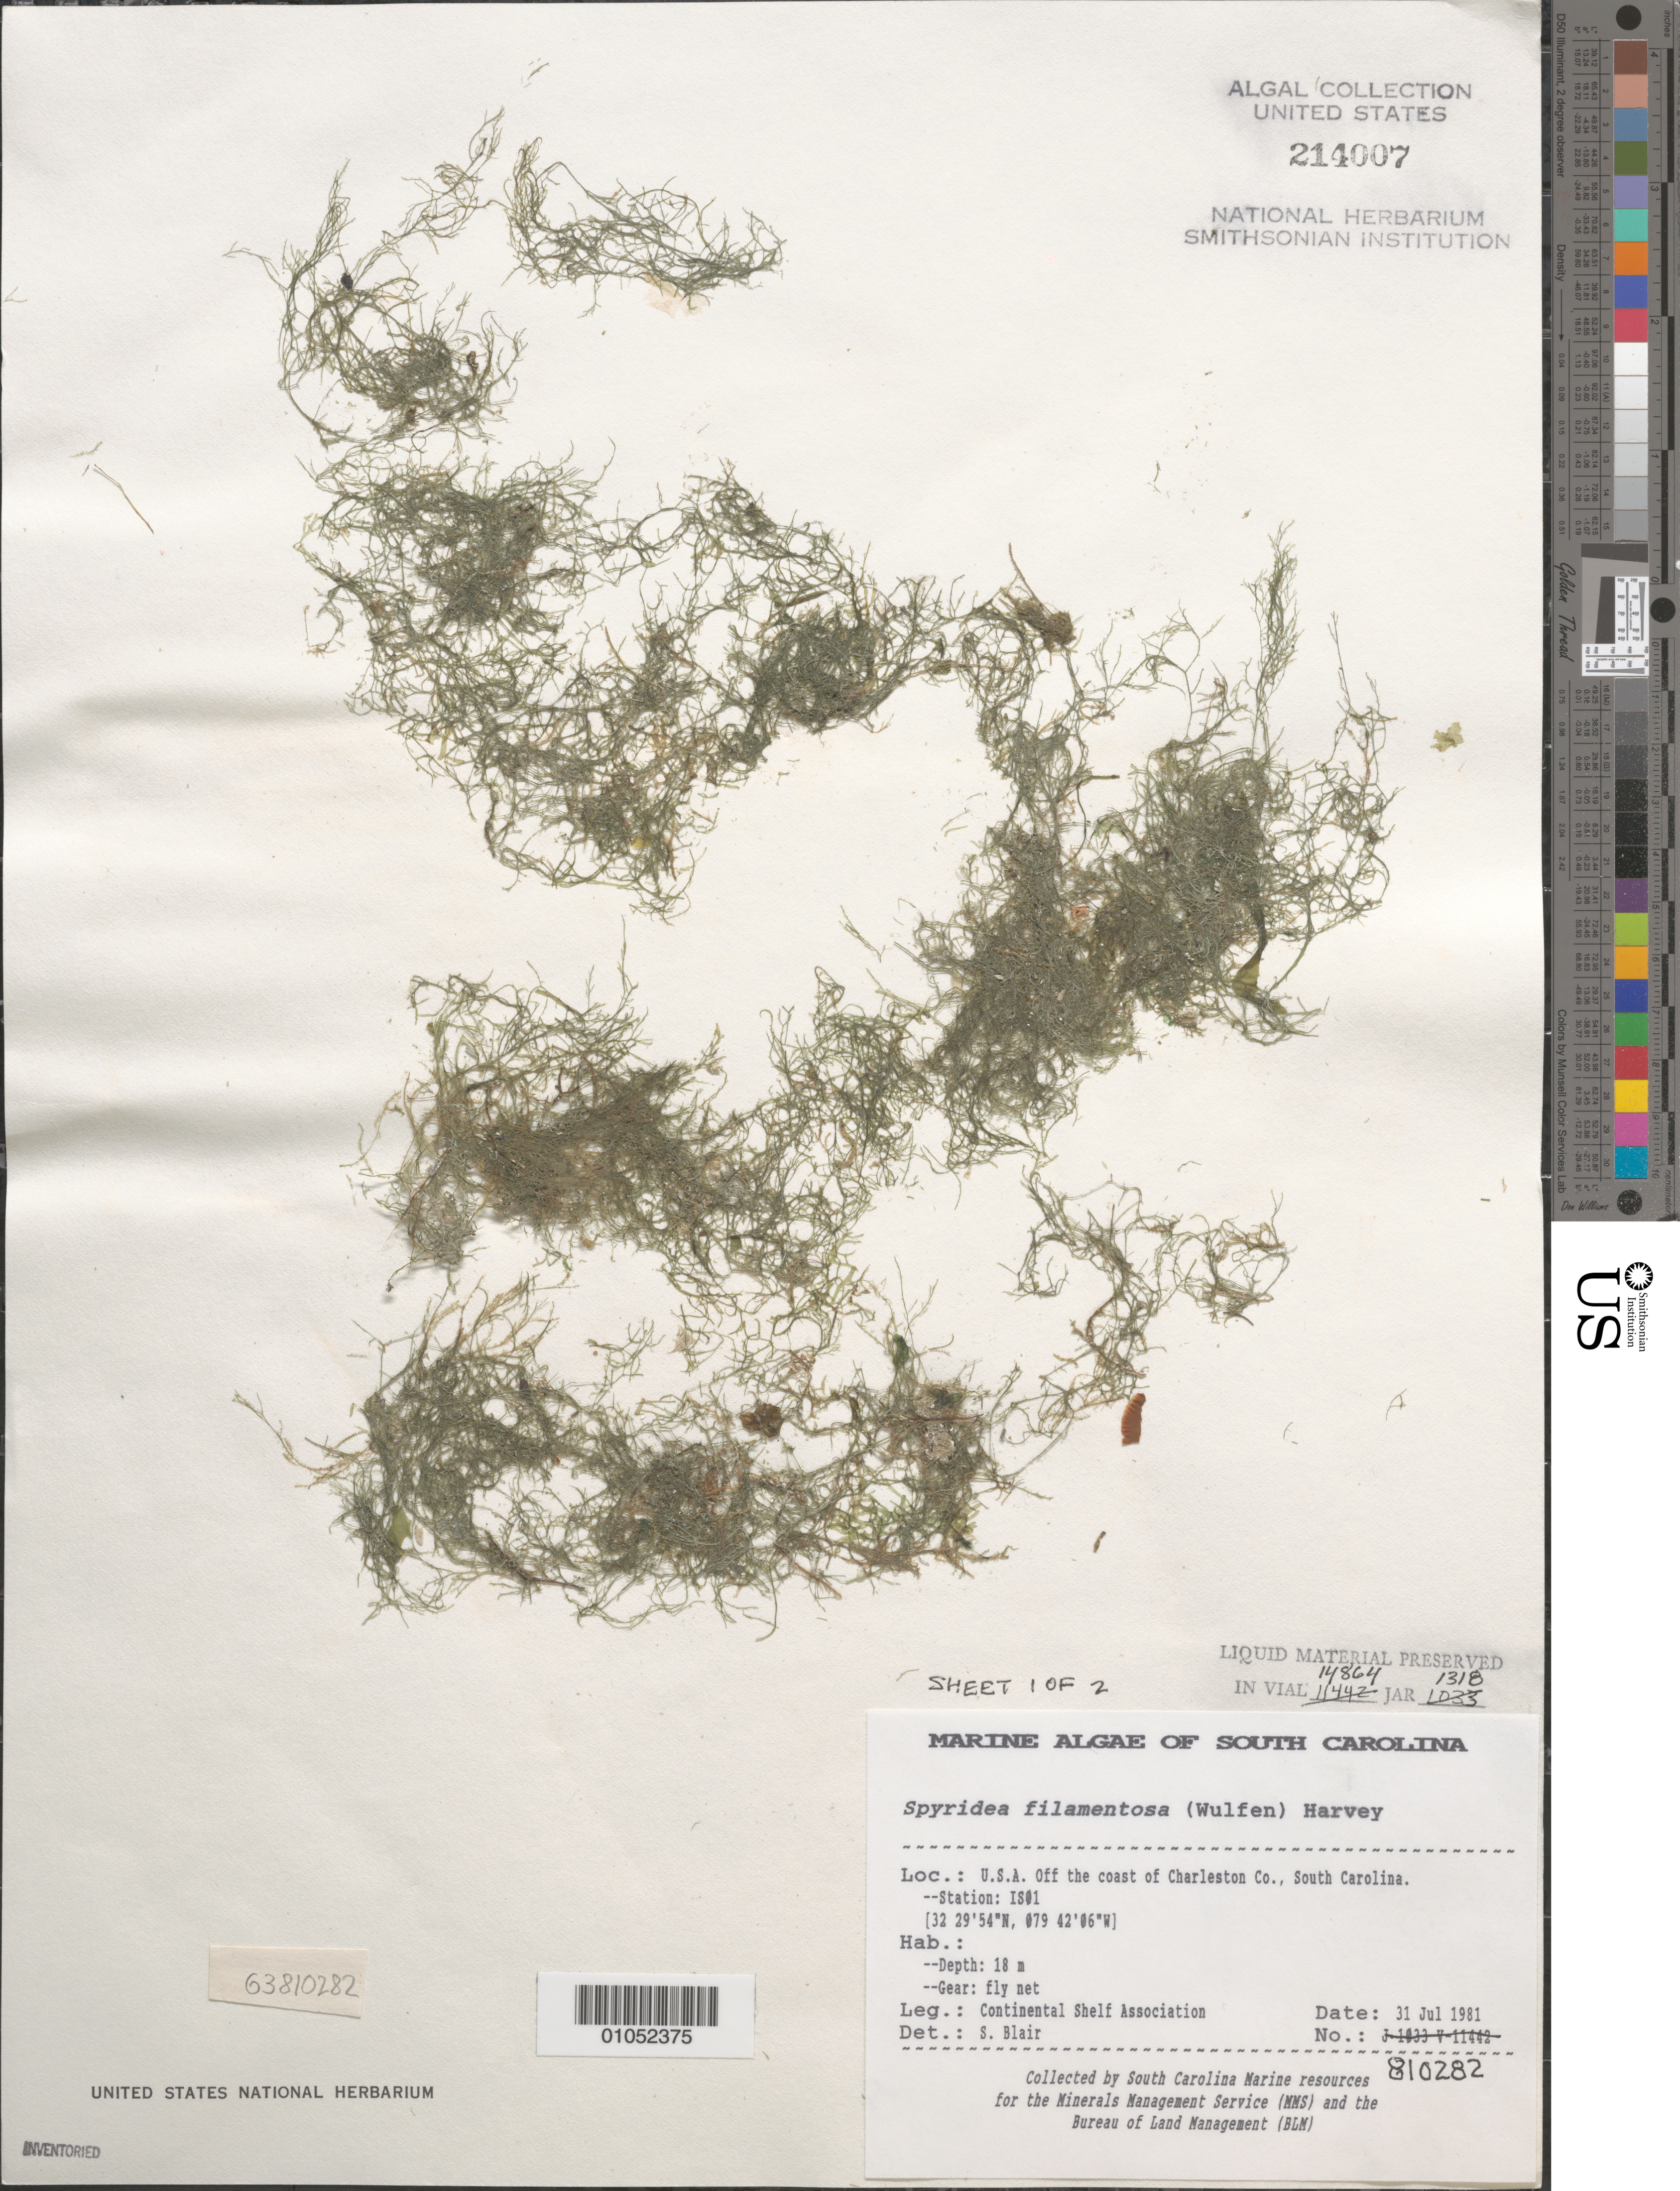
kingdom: Plantae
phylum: Rhodophyta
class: Florideophyceae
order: Ceramiales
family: Spyridiaceae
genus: Spyridia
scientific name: Spyridia filamentosa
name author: (Wulfen) Harv.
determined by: Blair, S. M.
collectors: Continental Shelf Associates for the MMS/BLM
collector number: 810282 (Station IS01)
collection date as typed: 31 Jul 1981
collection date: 1981-07-31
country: United States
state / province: South Carolina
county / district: Charleston County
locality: Off the coast of Charleston County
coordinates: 32 29'54" N, 079 42'06" W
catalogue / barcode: US 214007